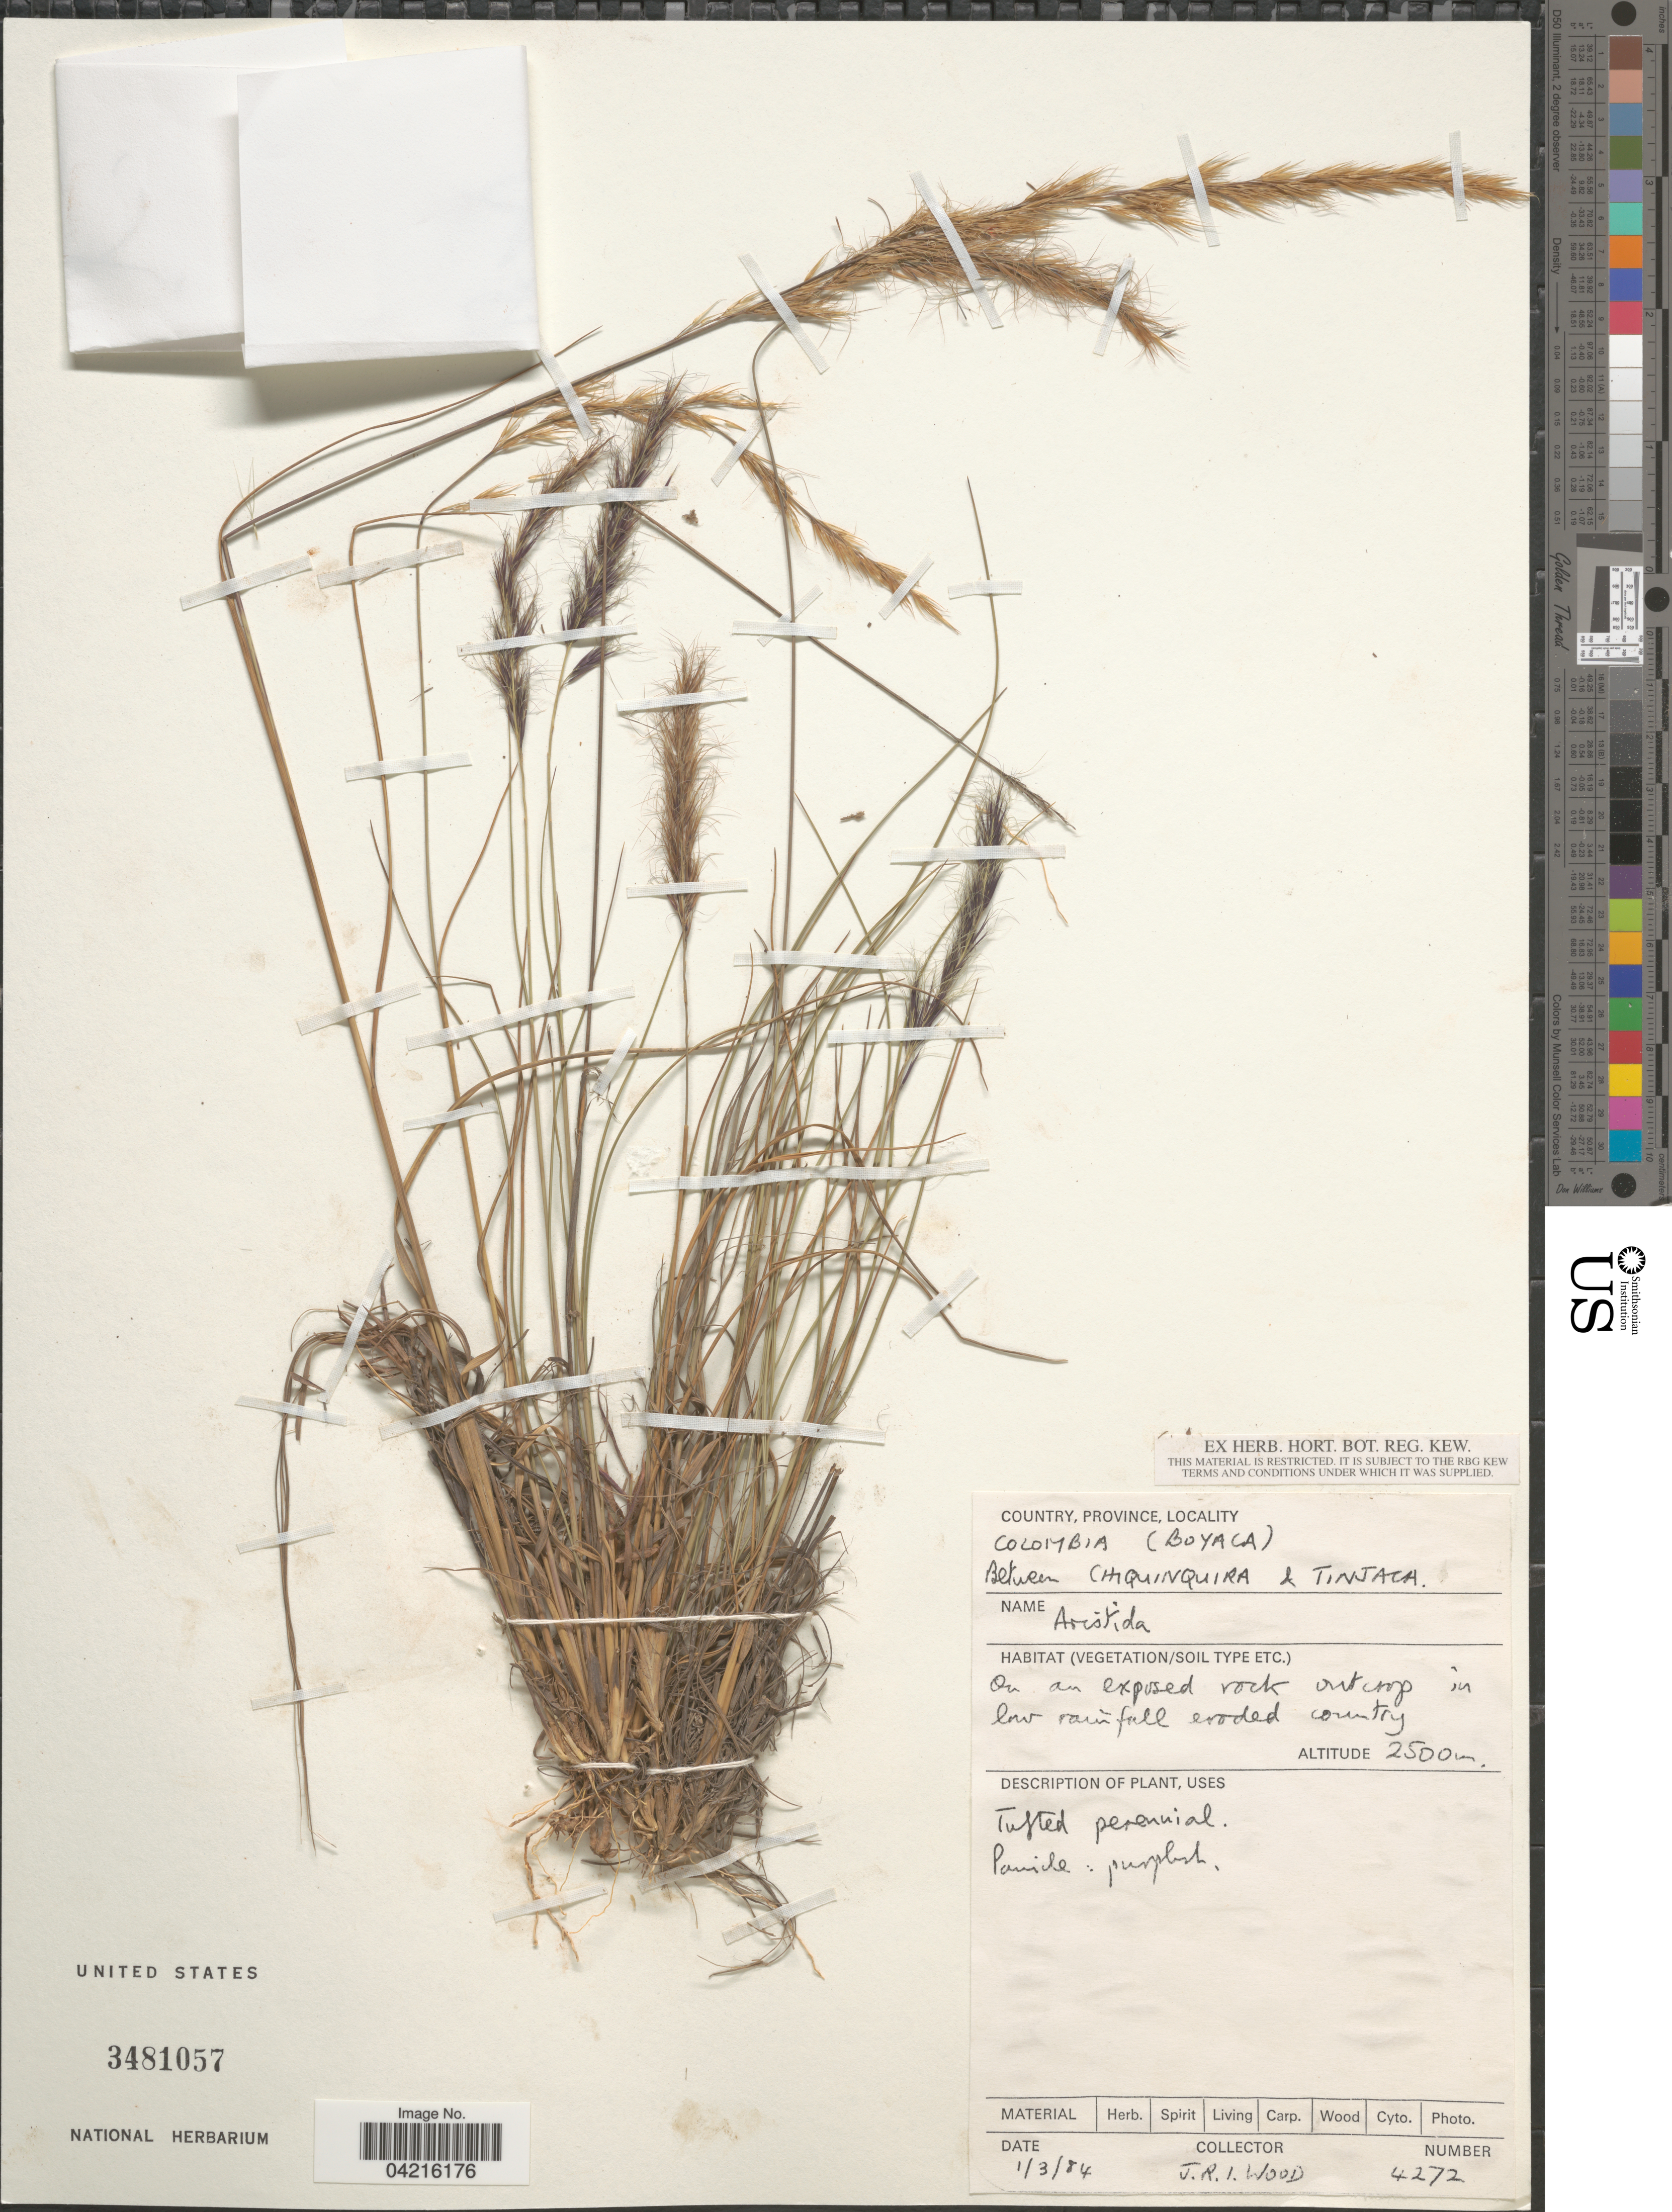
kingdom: Plantae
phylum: Tracheophyta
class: Liliopsida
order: Poales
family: Poaceae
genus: Aristida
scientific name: Aristida sp.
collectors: J. R. I. Wood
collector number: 4272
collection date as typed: Transcribed d/m/y: 1/3/84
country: Colombia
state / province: Boyacá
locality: Between Chiquinquira & Tinjaca.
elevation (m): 2500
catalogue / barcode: US 3481057